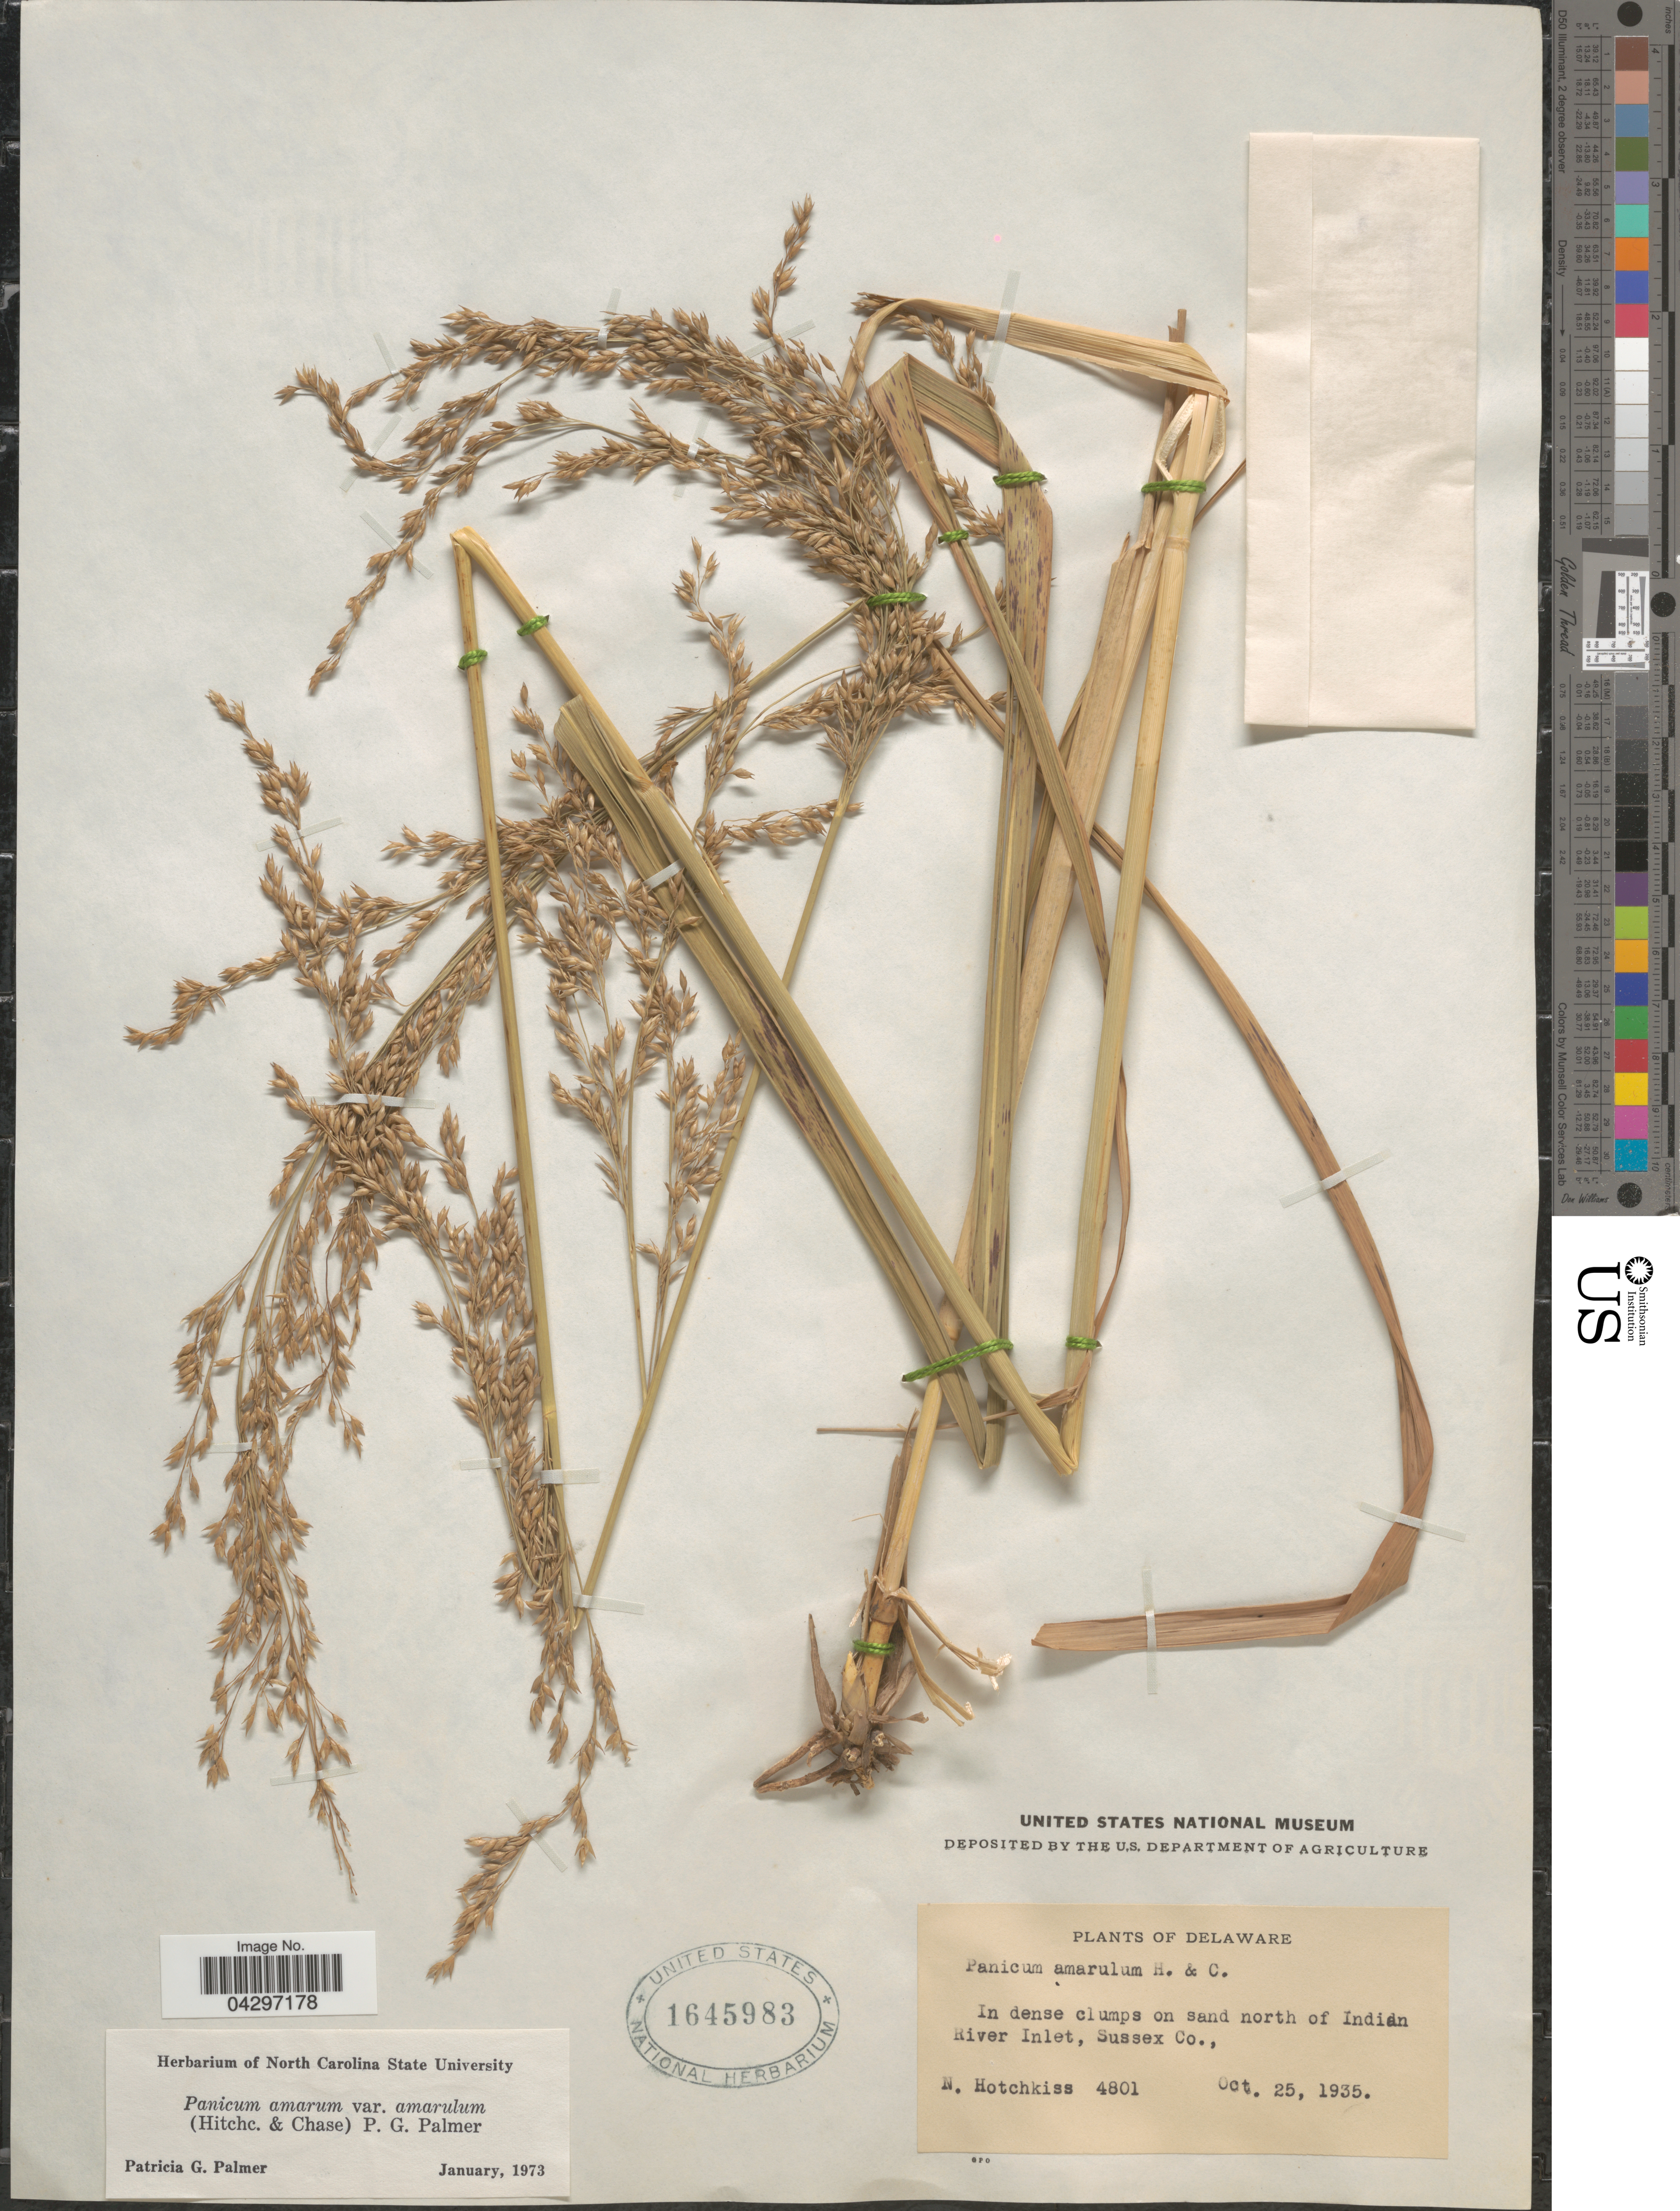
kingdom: Plantae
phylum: Tracheophyta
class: Liliopsida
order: Poales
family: Poaceae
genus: Panicum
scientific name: Panicum amarum var. amarulum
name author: (Hitchc. & Chase) Freckmann & Lelong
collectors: N. Hotchkiss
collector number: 4801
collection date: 1935-10-25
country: United States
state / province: Delaware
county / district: Sussex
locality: In dense clumps on sand north of Indian River Inlet, Sussex Co.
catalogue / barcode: US 1645983